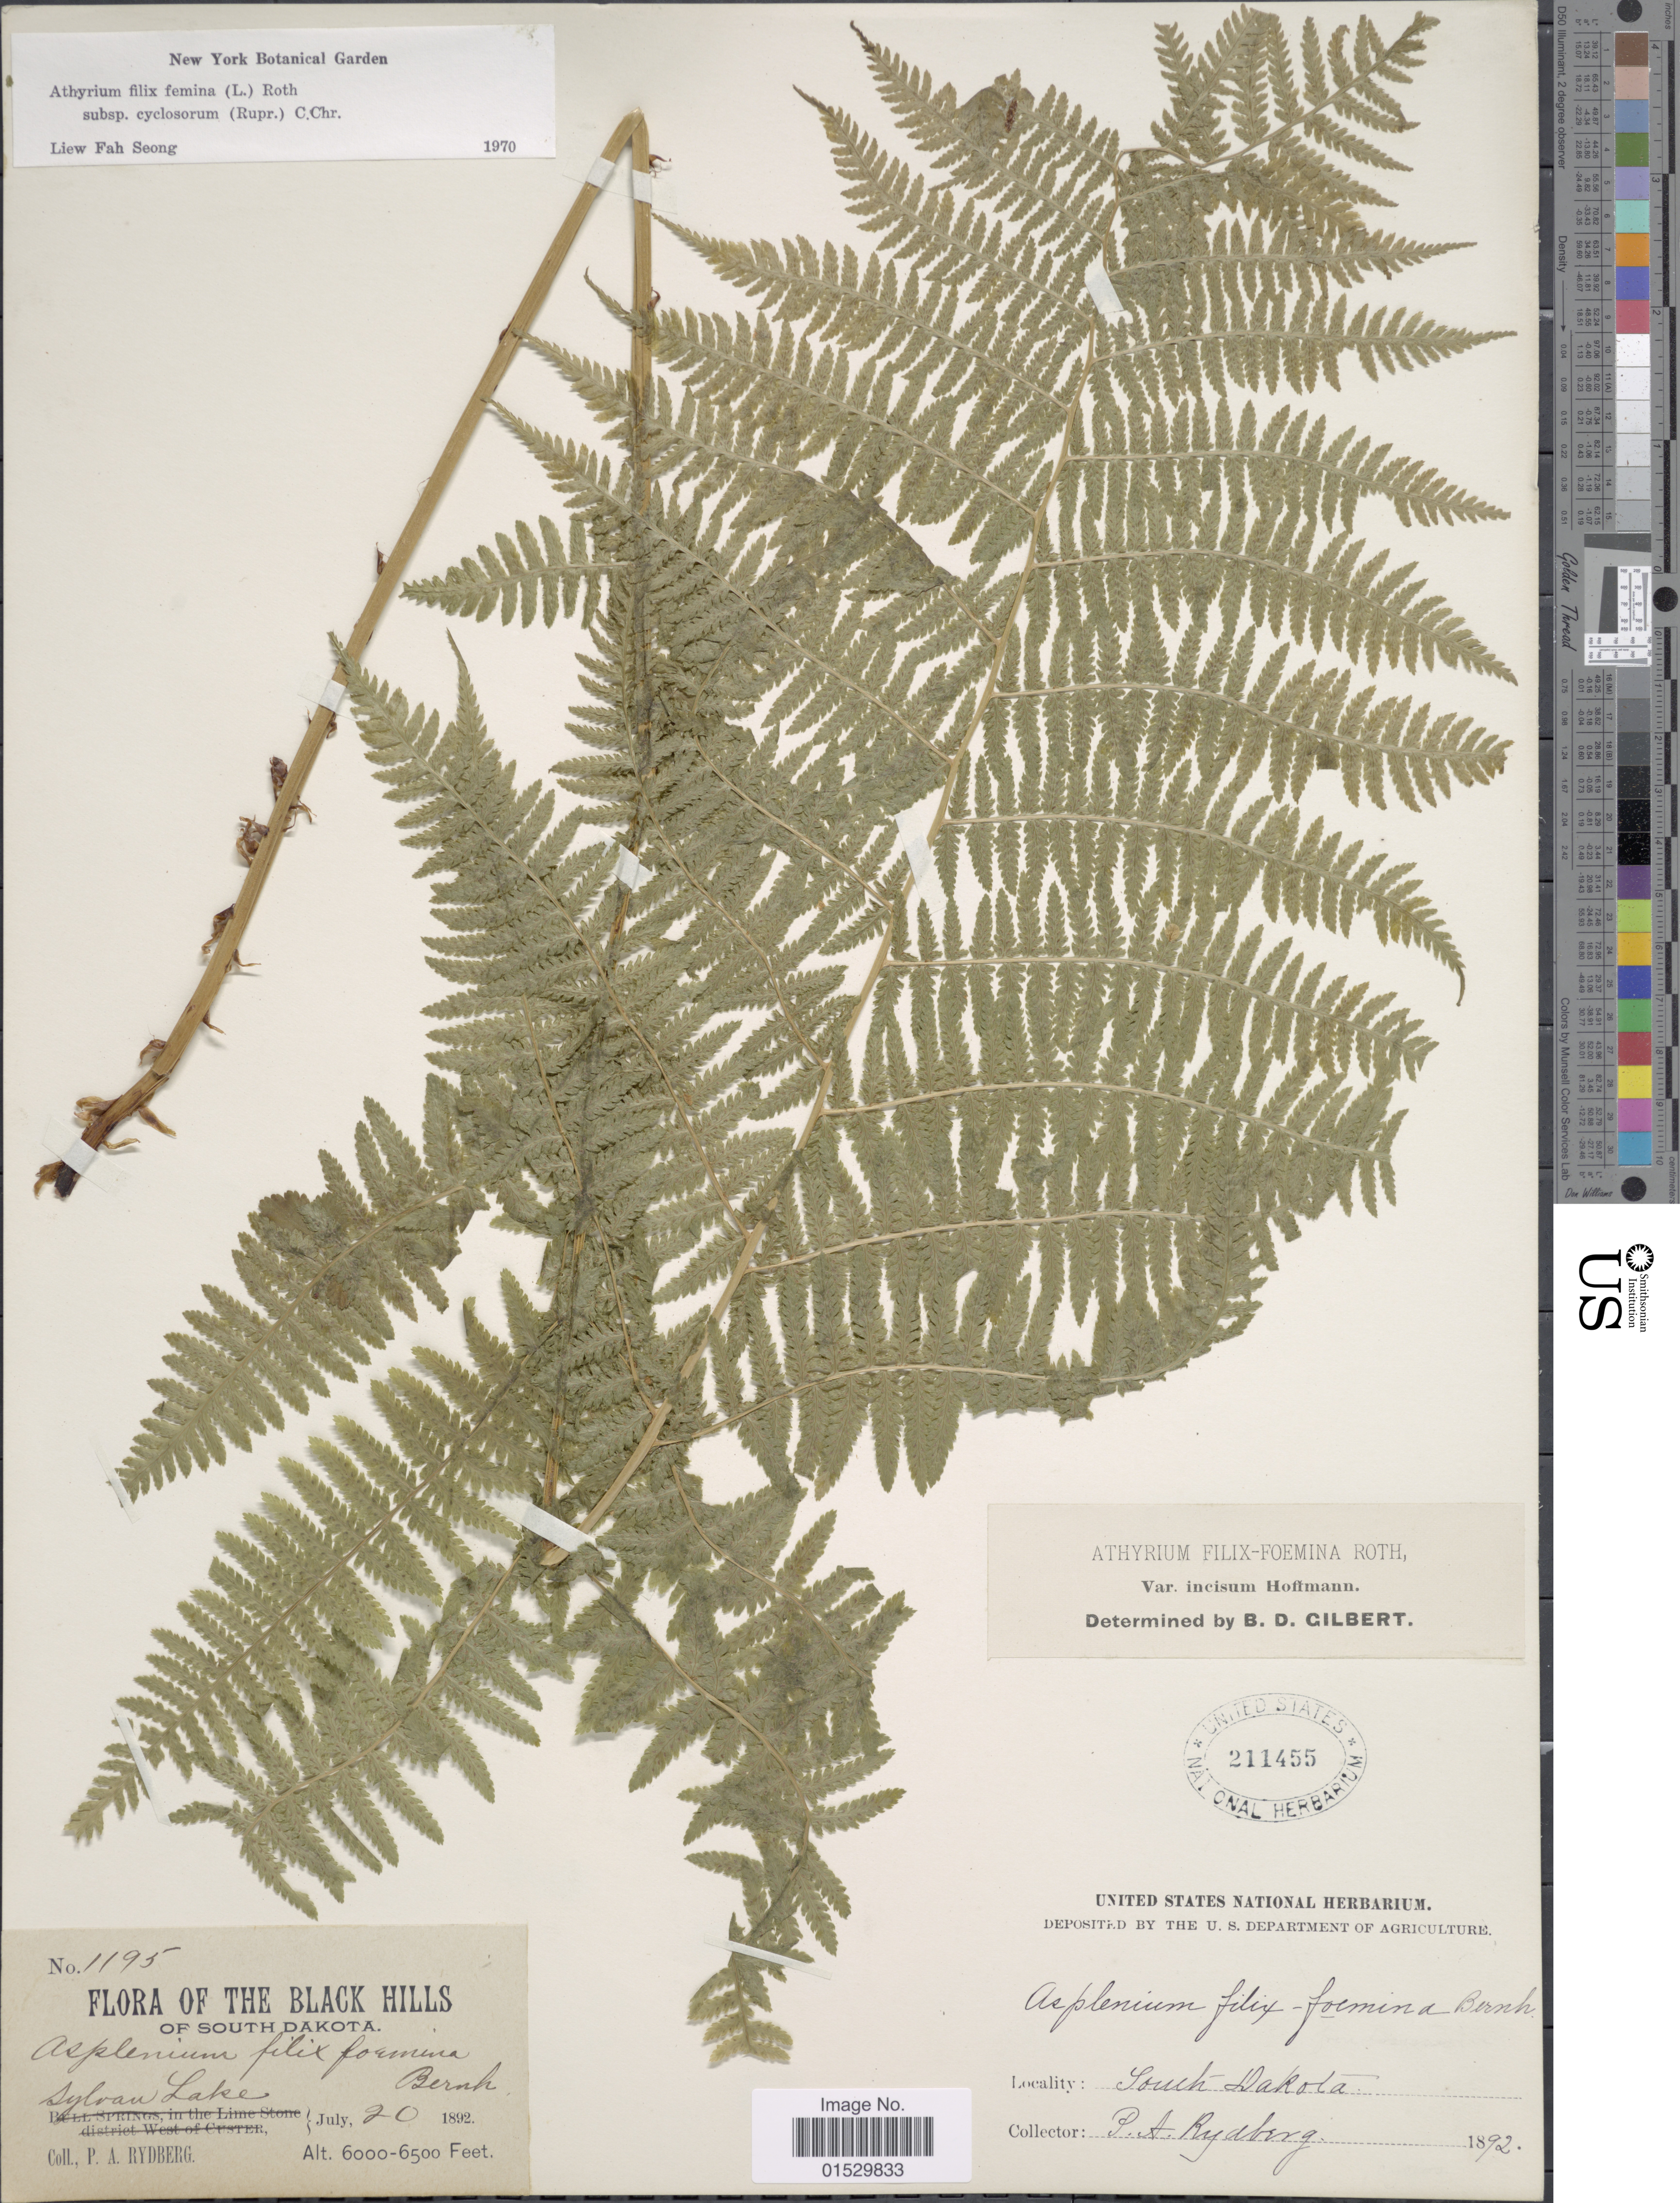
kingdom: Plantae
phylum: Tracheophyta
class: Polypodiopsida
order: Polypodiales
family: Athyriaceae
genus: Athyrium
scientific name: Athyrium filix-femina subsp. cyclosorum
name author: (Rupr.) C. Chr.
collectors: P. A. Rydberg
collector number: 1195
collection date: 1892-07-20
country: United States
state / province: South Dakota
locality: Black Hills, Sylvan Lake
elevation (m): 1829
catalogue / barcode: US 211455